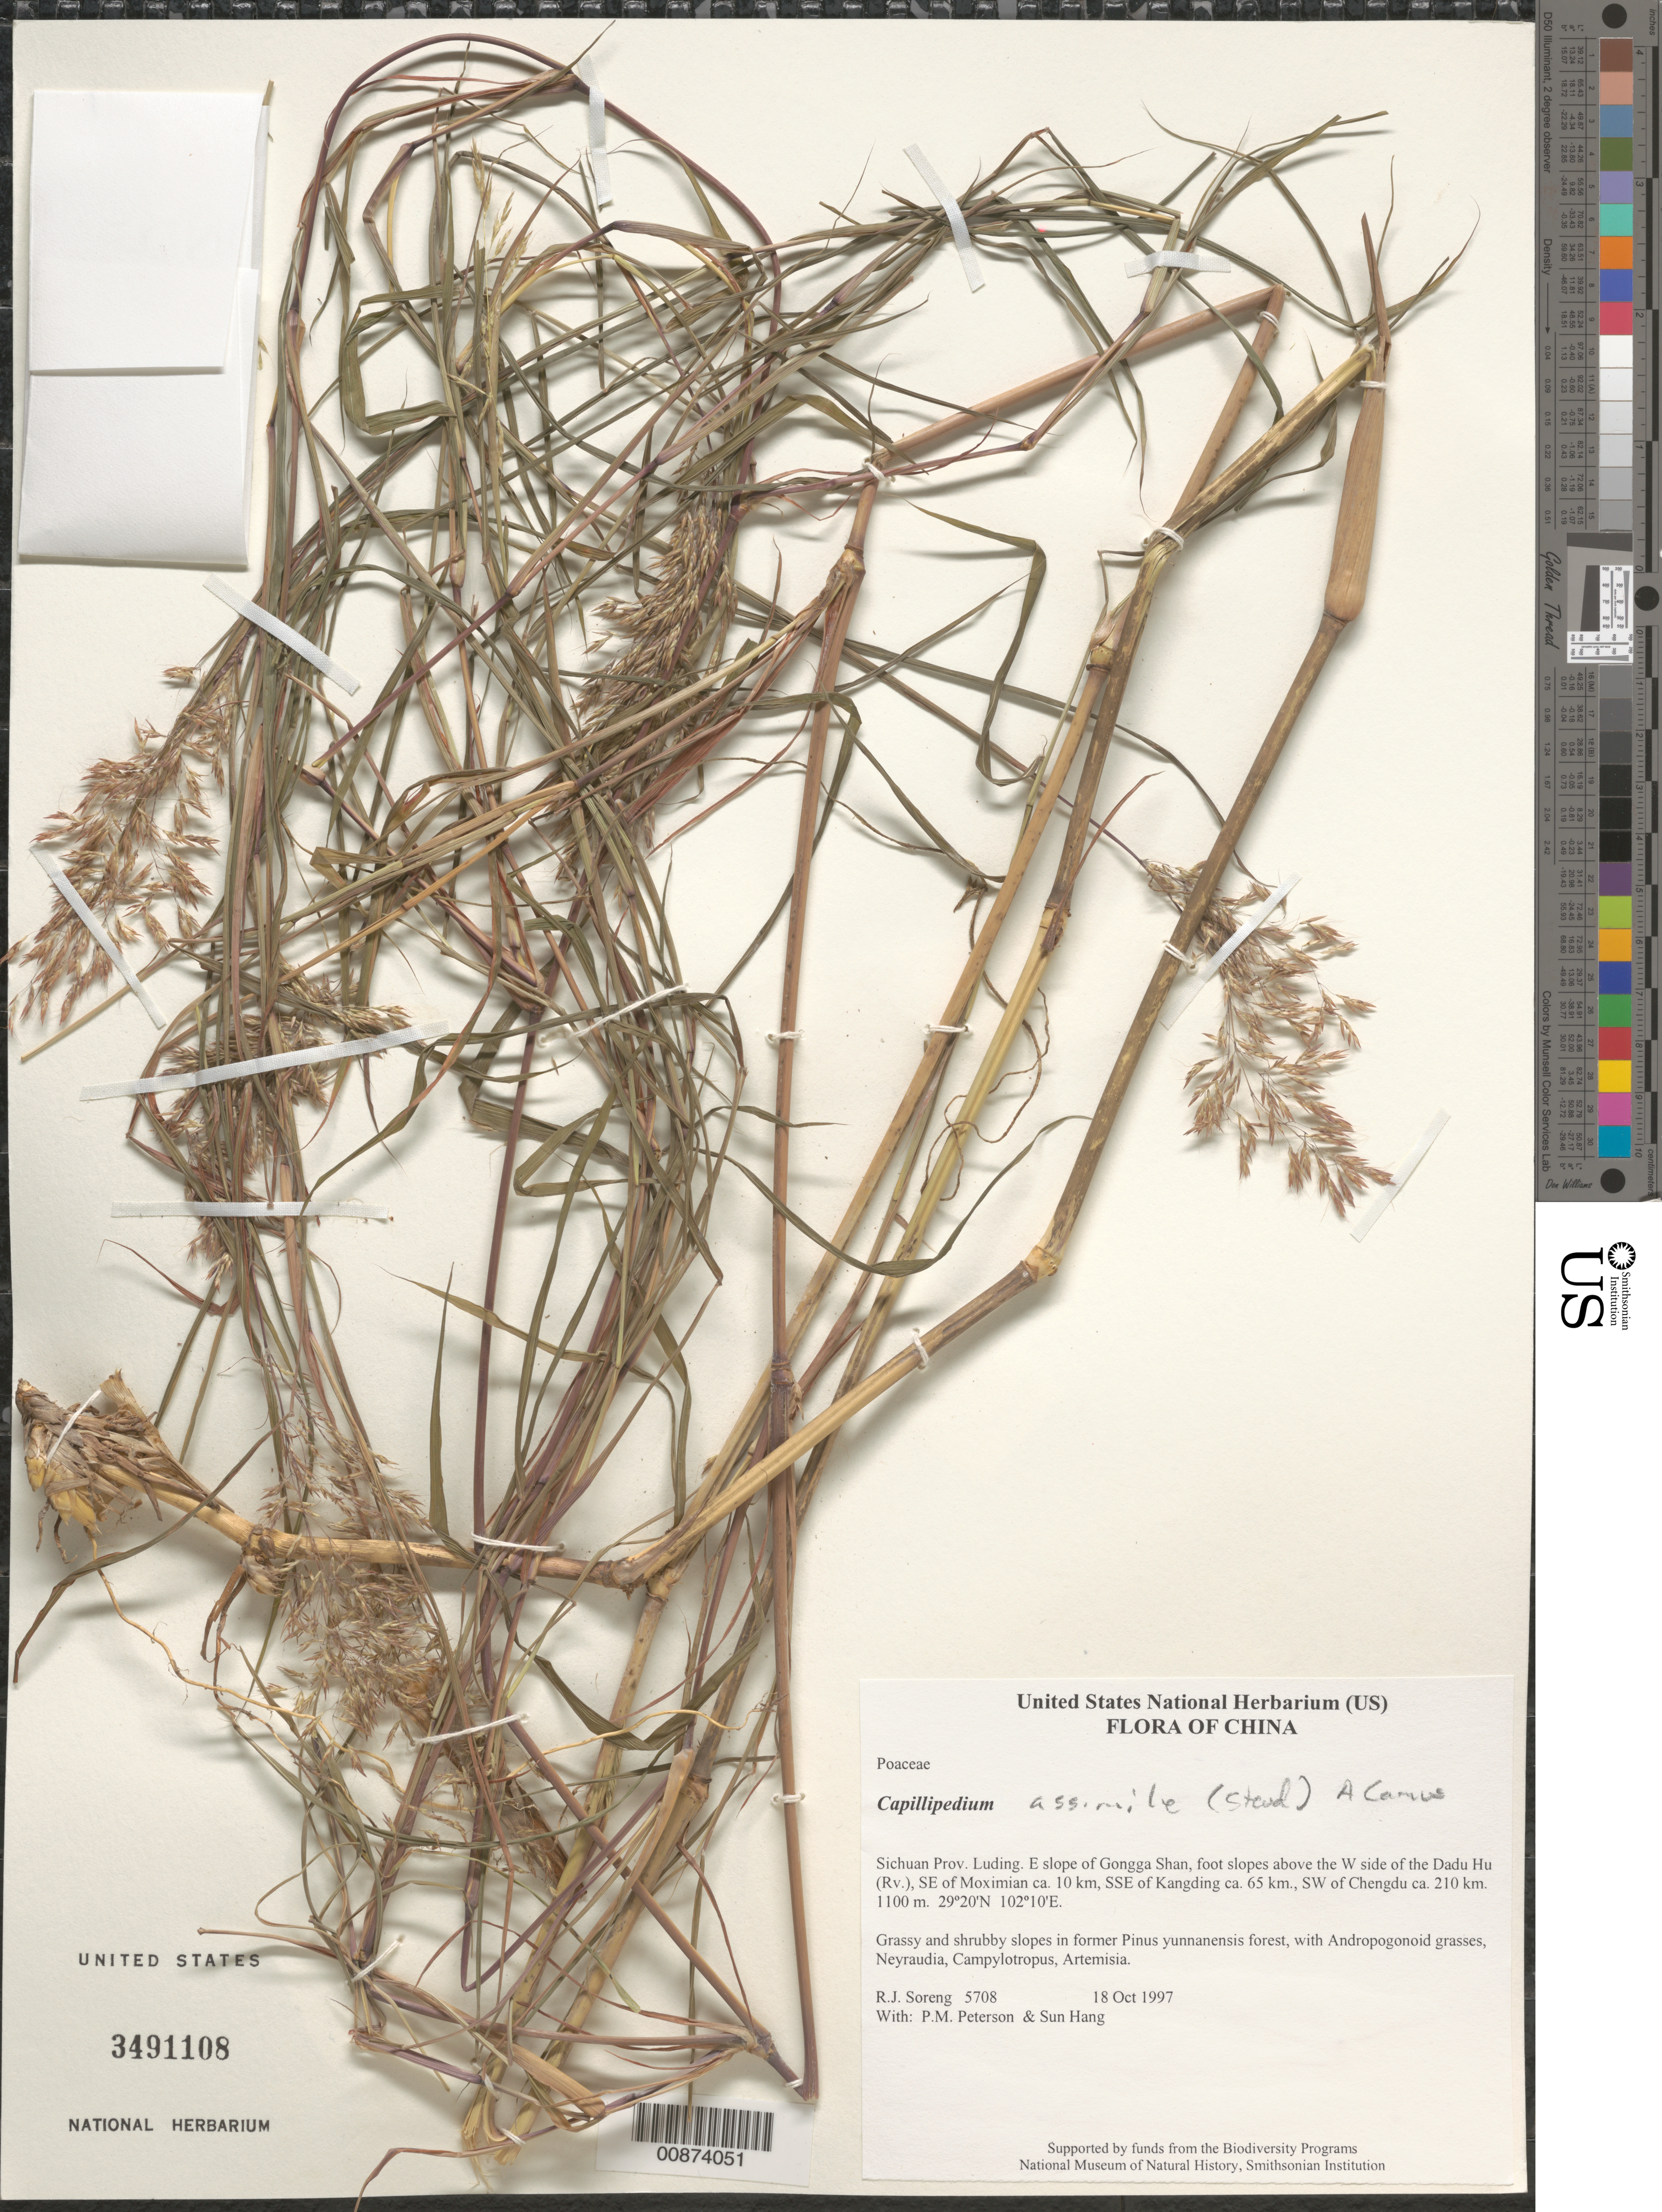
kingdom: Plantae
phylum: Tracheophyta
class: Liliopsida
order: Poales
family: Poaceae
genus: Capillipedium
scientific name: Capillipedium assimile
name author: (Steud.) A. Camus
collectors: R. J. Soreng, P. M. Peterson & Sun Hang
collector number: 5708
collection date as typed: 18 Oct 1997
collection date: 1997-10-18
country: China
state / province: Sichuan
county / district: Luding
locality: E slope of Gongga Shan, foot slopes above the W side of the Dadu Hu (Rv.), SE of Moximian ca. 10 km, SSE of Kangding ca. 65 km., SW of Chengdu ca. 210 km.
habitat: Grassy and shruby slopes in former Pinus yunnanensis forest, with Andropogonoid grasses, Neyraudia, Campylotropus, Artemisia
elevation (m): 1100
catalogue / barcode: US 3491108